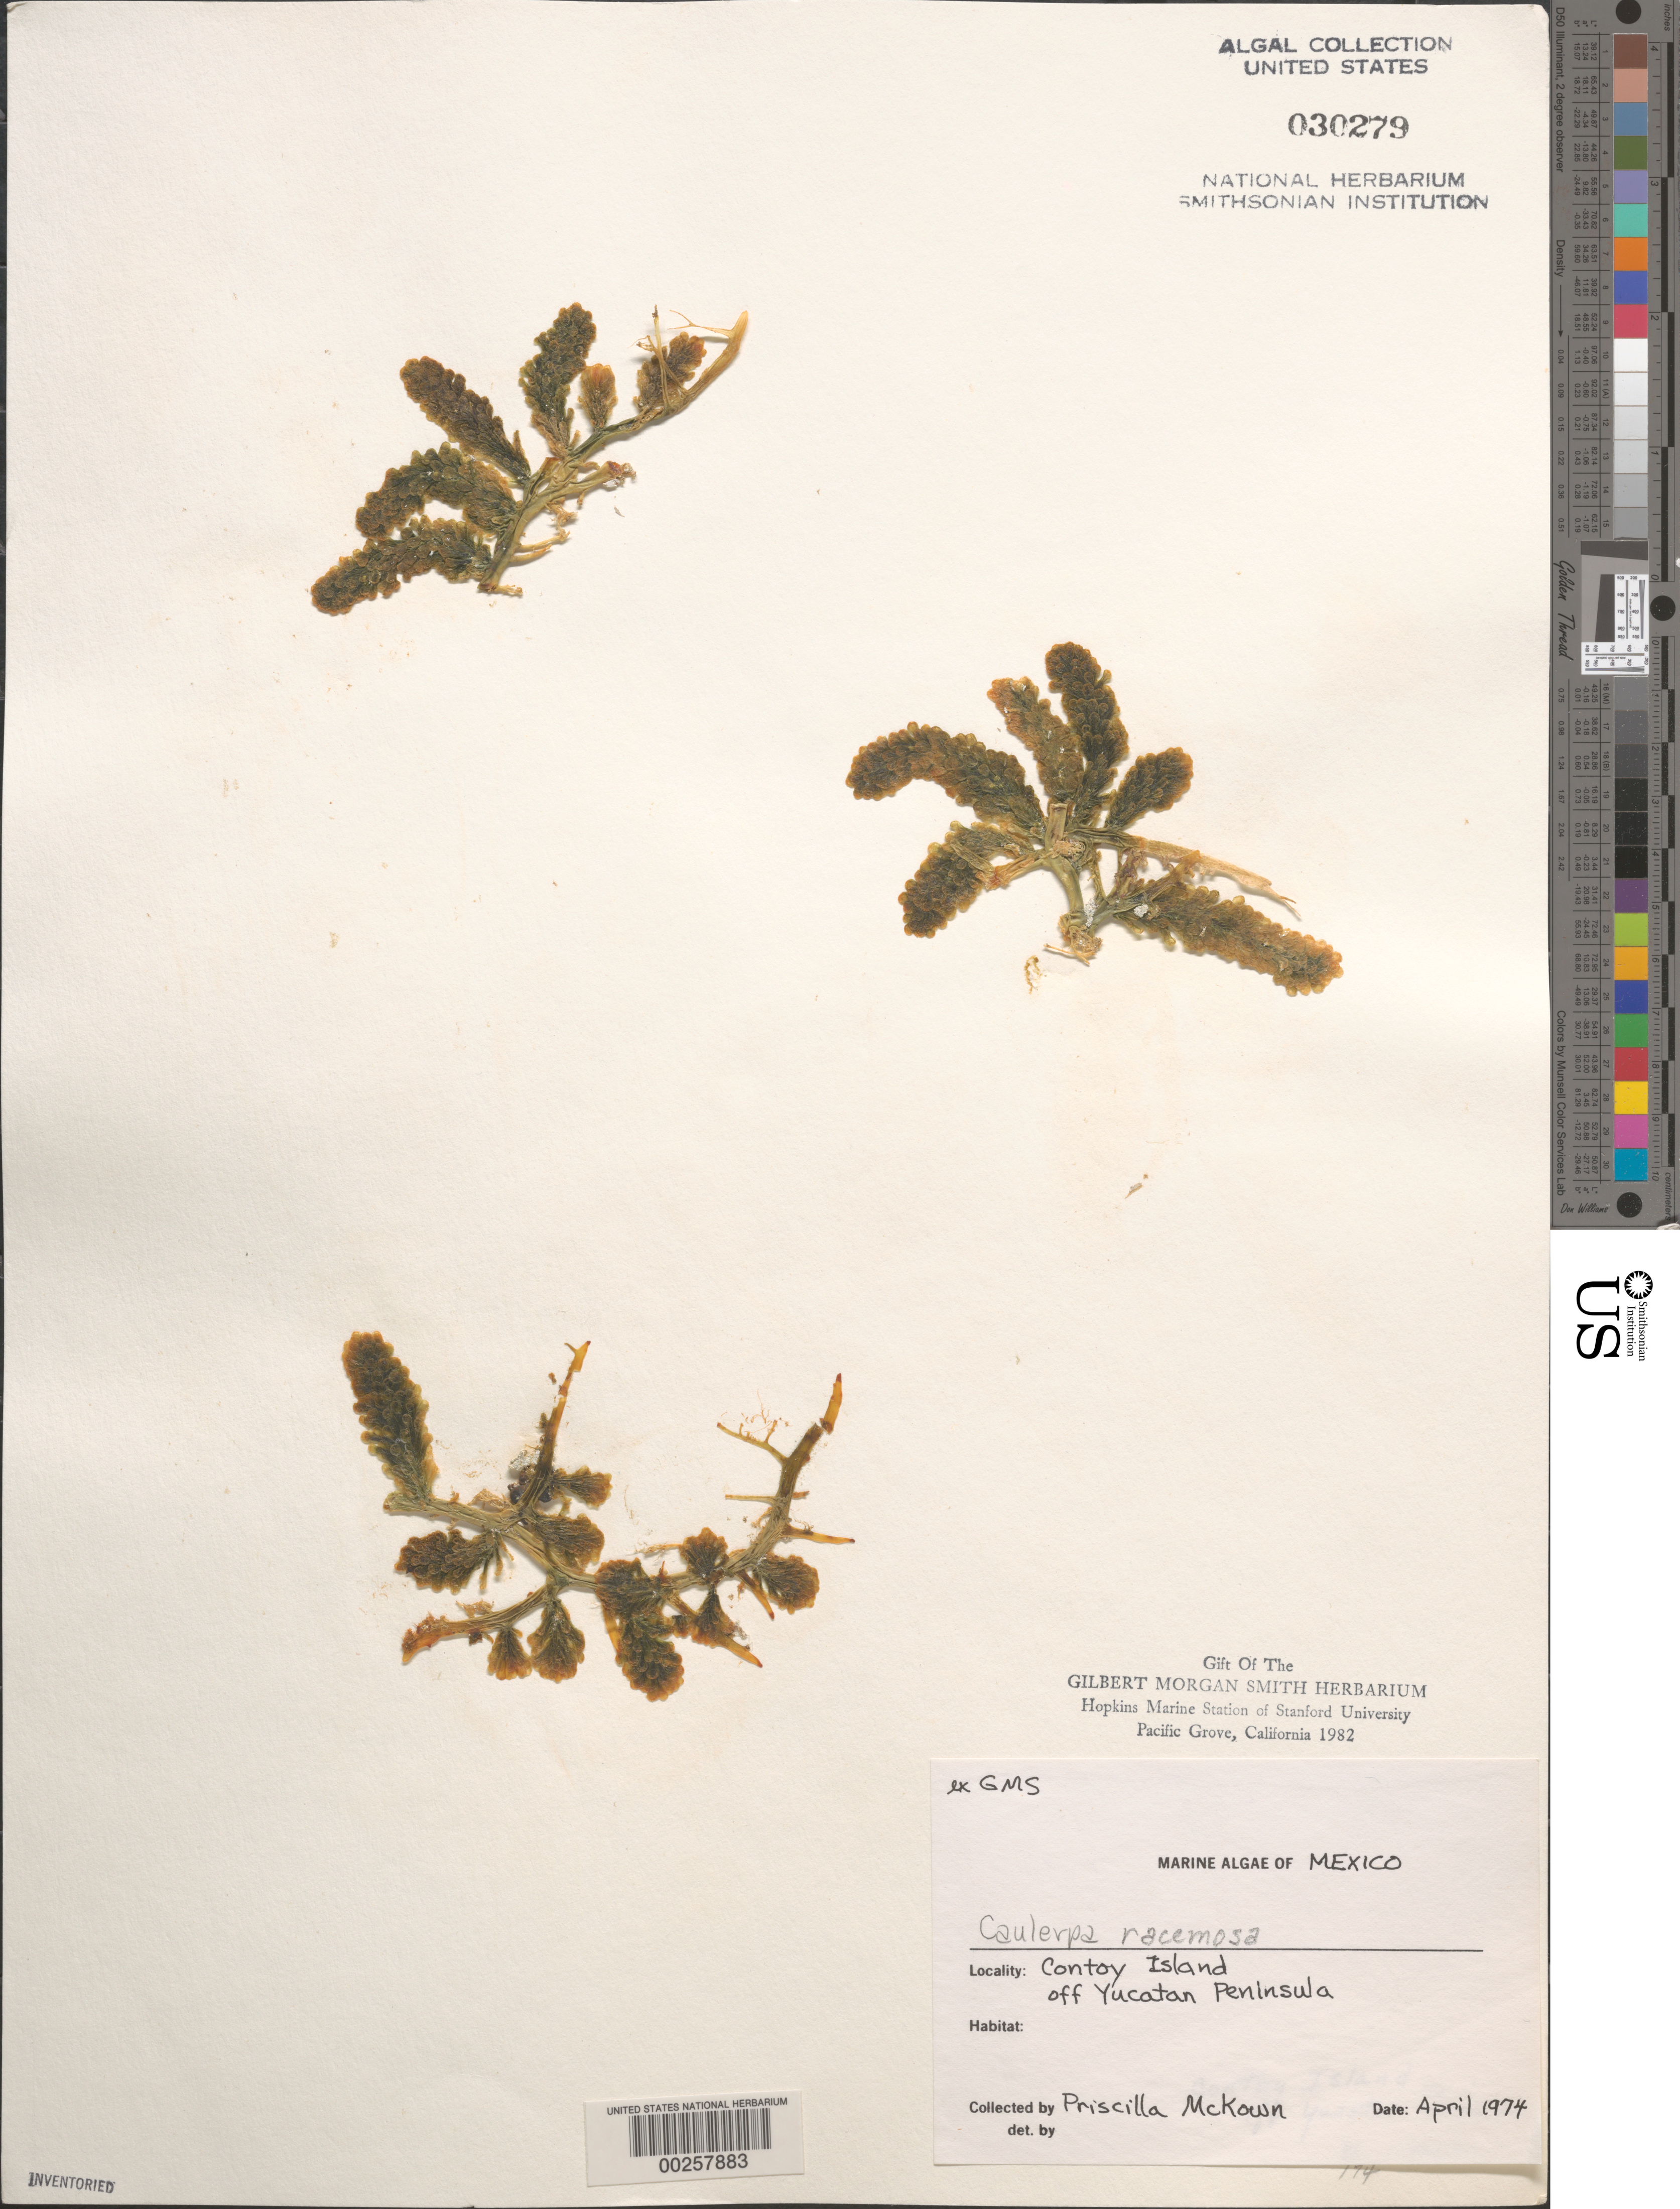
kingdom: Plantae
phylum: Chlorophyta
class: Ulvophyceae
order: Bryopsidales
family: Caulerpaceae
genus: Caulerpa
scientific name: Caulerpa racemosa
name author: (Forssk.) J. Agardh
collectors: P. McKown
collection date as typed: Apr 1974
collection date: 1974-04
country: Mexico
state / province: Yucatan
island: Contoy Island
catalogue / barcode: US 30279